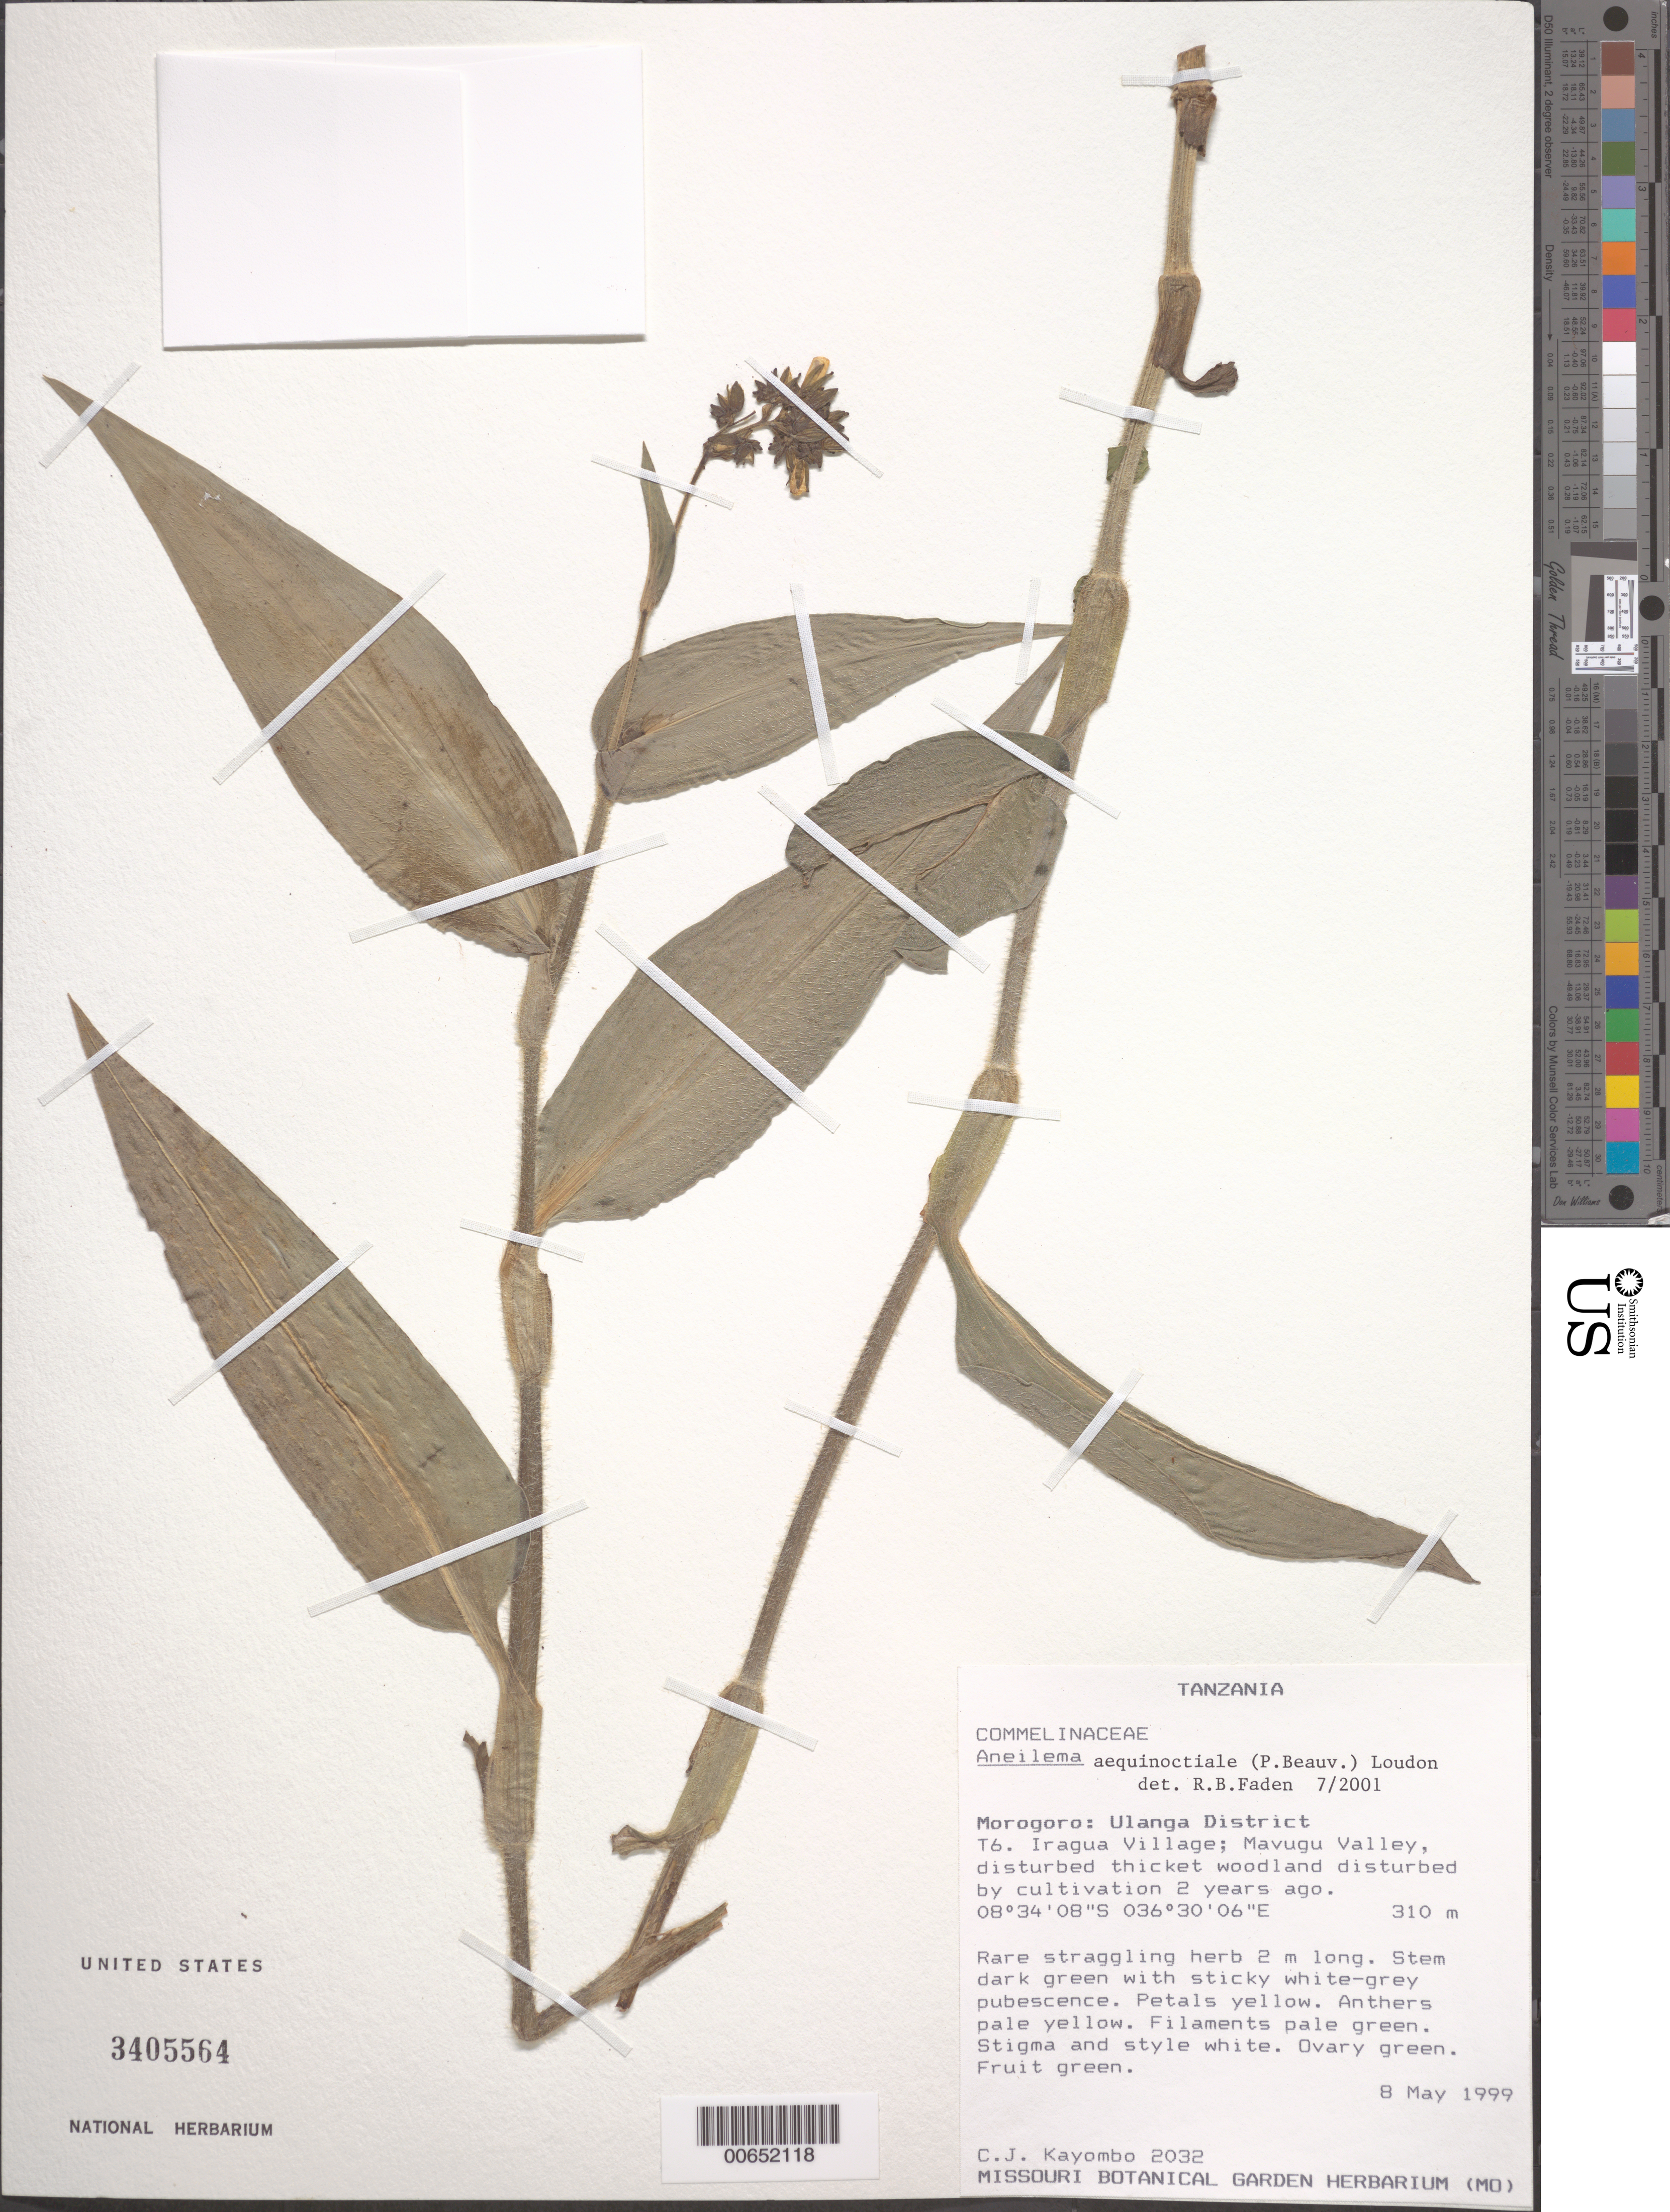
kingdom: Plantae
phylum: Tracheophyta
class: Liliopsida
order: Commelinales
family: Commelinaceae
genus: Aneilema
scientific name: Aneilema aequinoctiale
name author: (P. Beauv.) Loudon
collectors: C. J. Kayombo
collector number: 2032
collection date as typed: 08 May 1999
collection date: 1999-05-08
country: Tanzania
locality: Morogoro, ulanga dist., t6, iragua village, mavugu valley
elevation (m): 310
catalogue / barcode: US 3405564